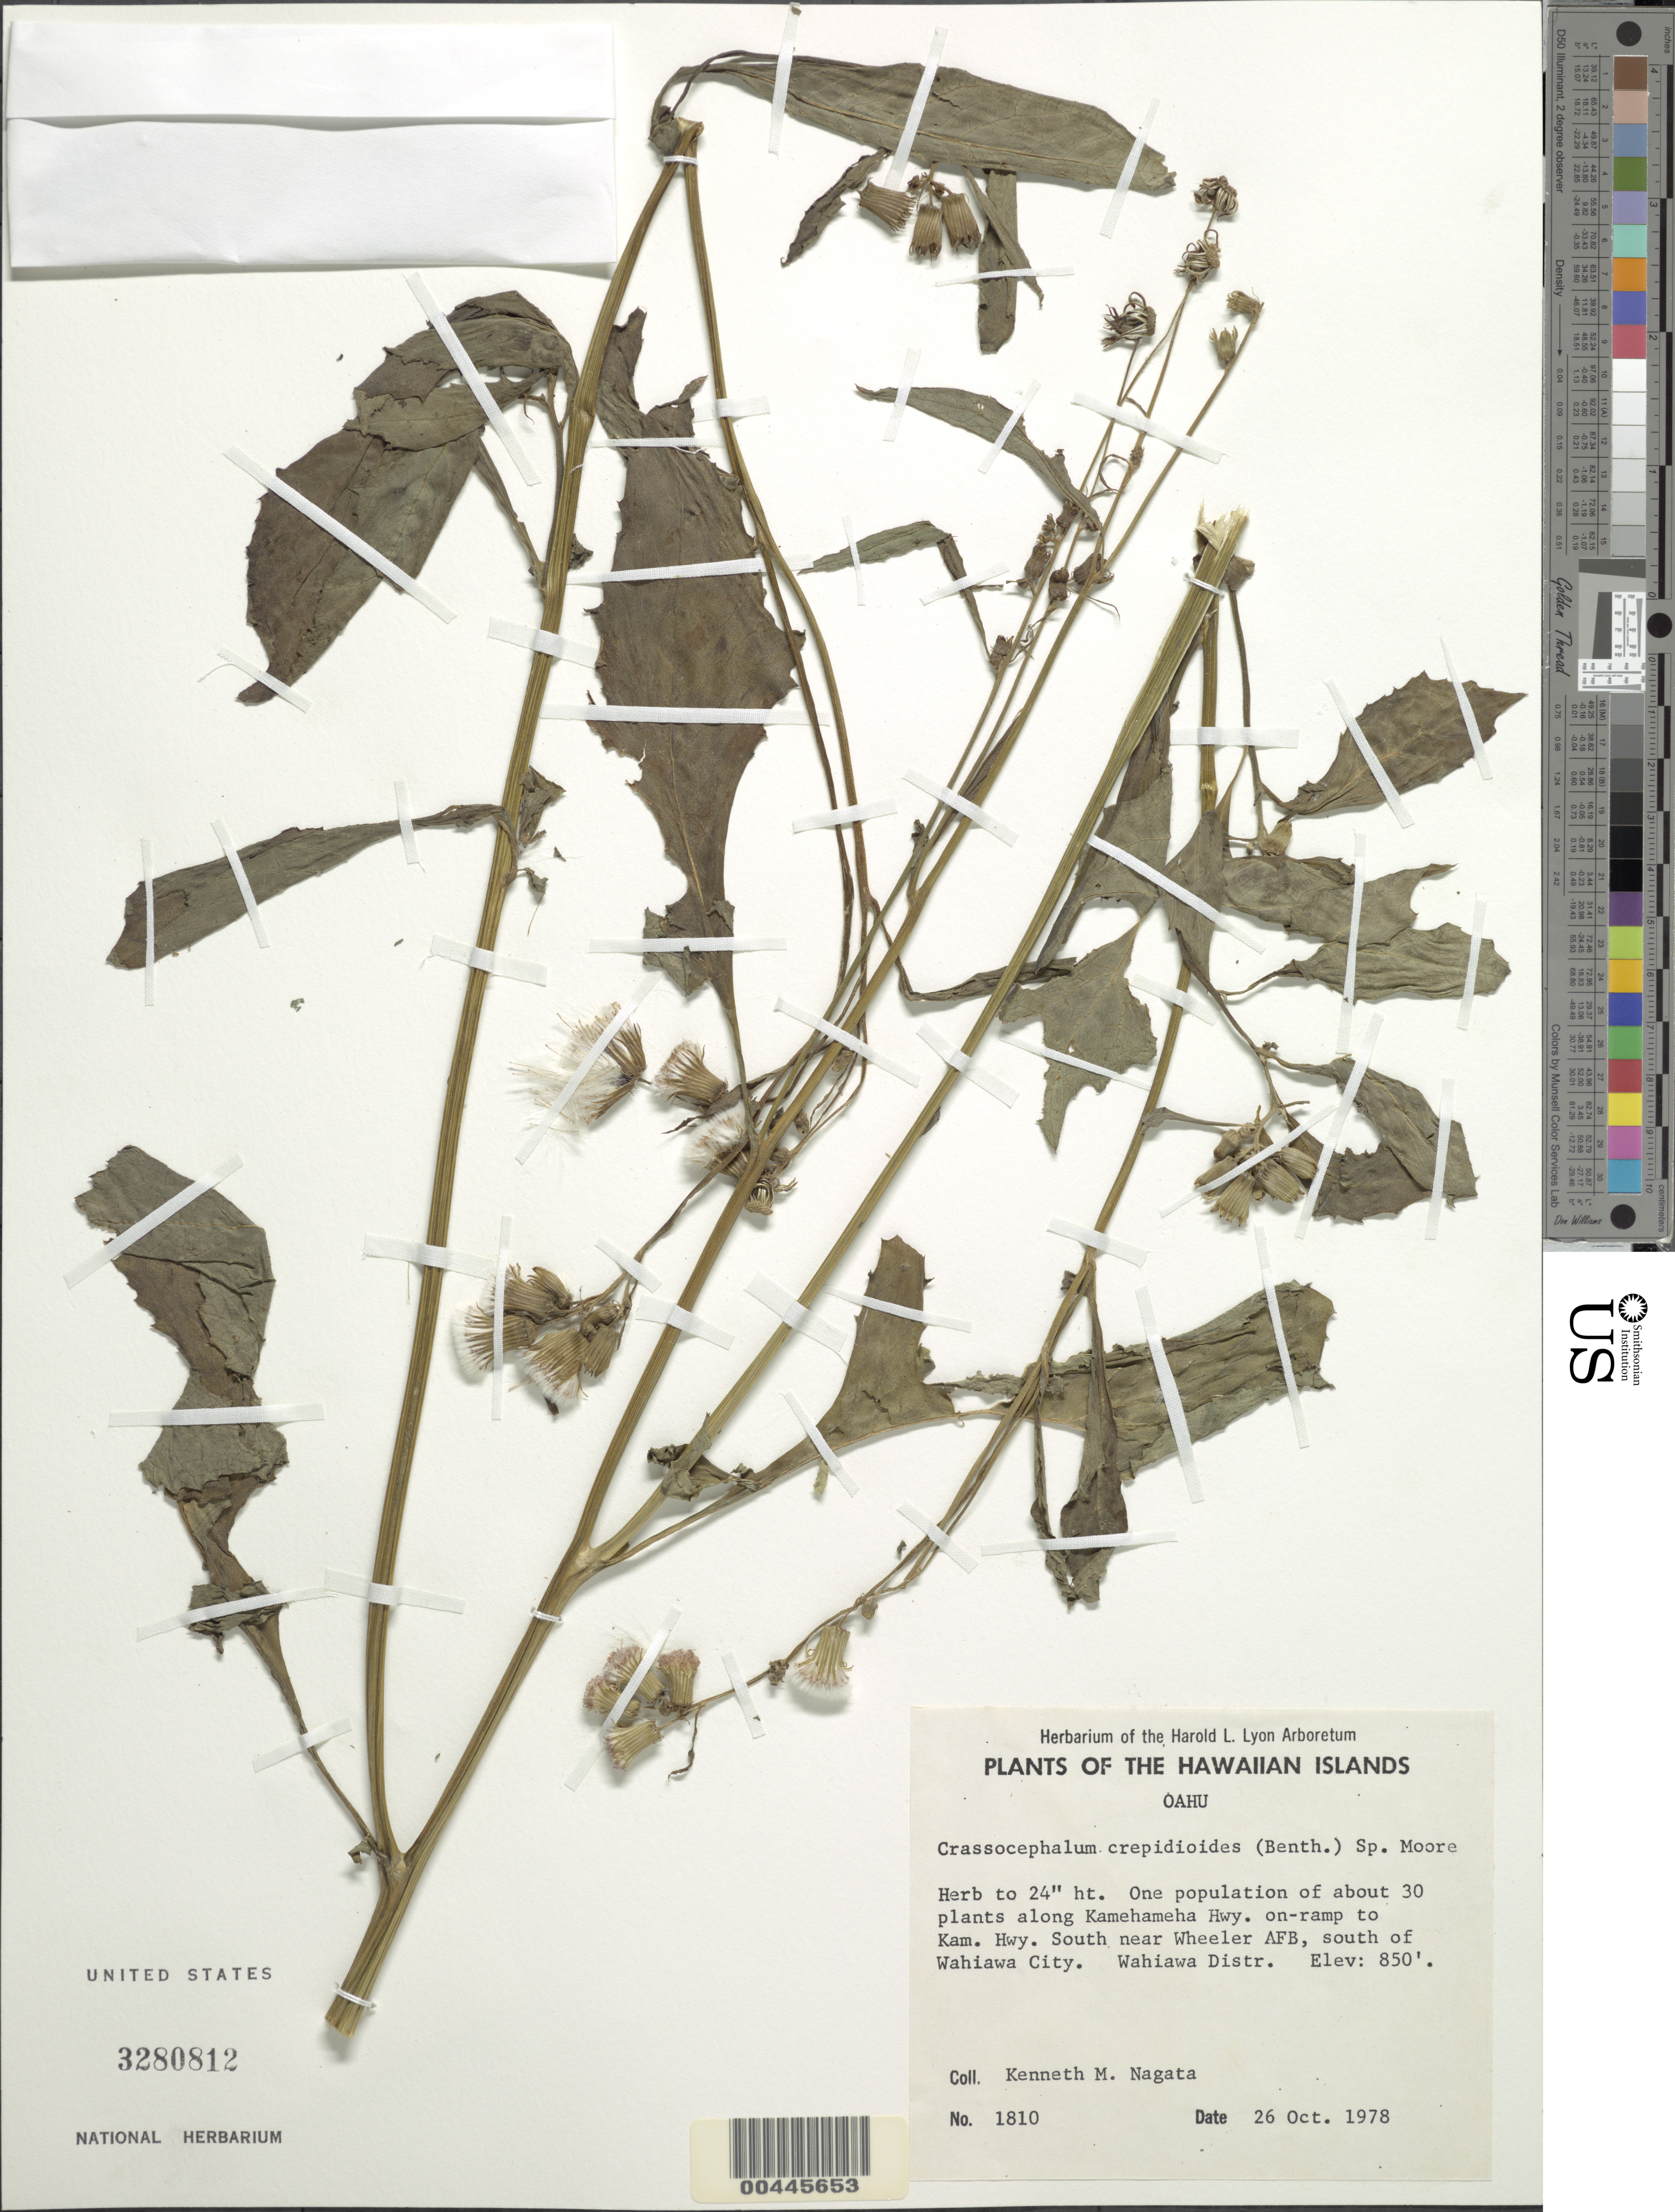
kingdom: Plantae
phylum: Tracheophyta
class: Magnoliopsida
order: Asterales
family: Asteraceae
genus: Crassocephalum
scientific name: Crassocephalum crepidioides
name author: (Benth.) S. Moore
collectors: K. Nagata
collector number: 1810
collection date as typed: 26 Oct 1978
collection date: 1978-10-26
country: United States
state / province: Hawaii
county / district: Honolulu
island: Oahu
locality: Along Kamehameha Hwy on-ramp to Kam. Hwy. S near Wheeler AFB, S of Wahiawa City, Wahiawa District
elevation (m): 259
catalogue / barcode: US 3280812